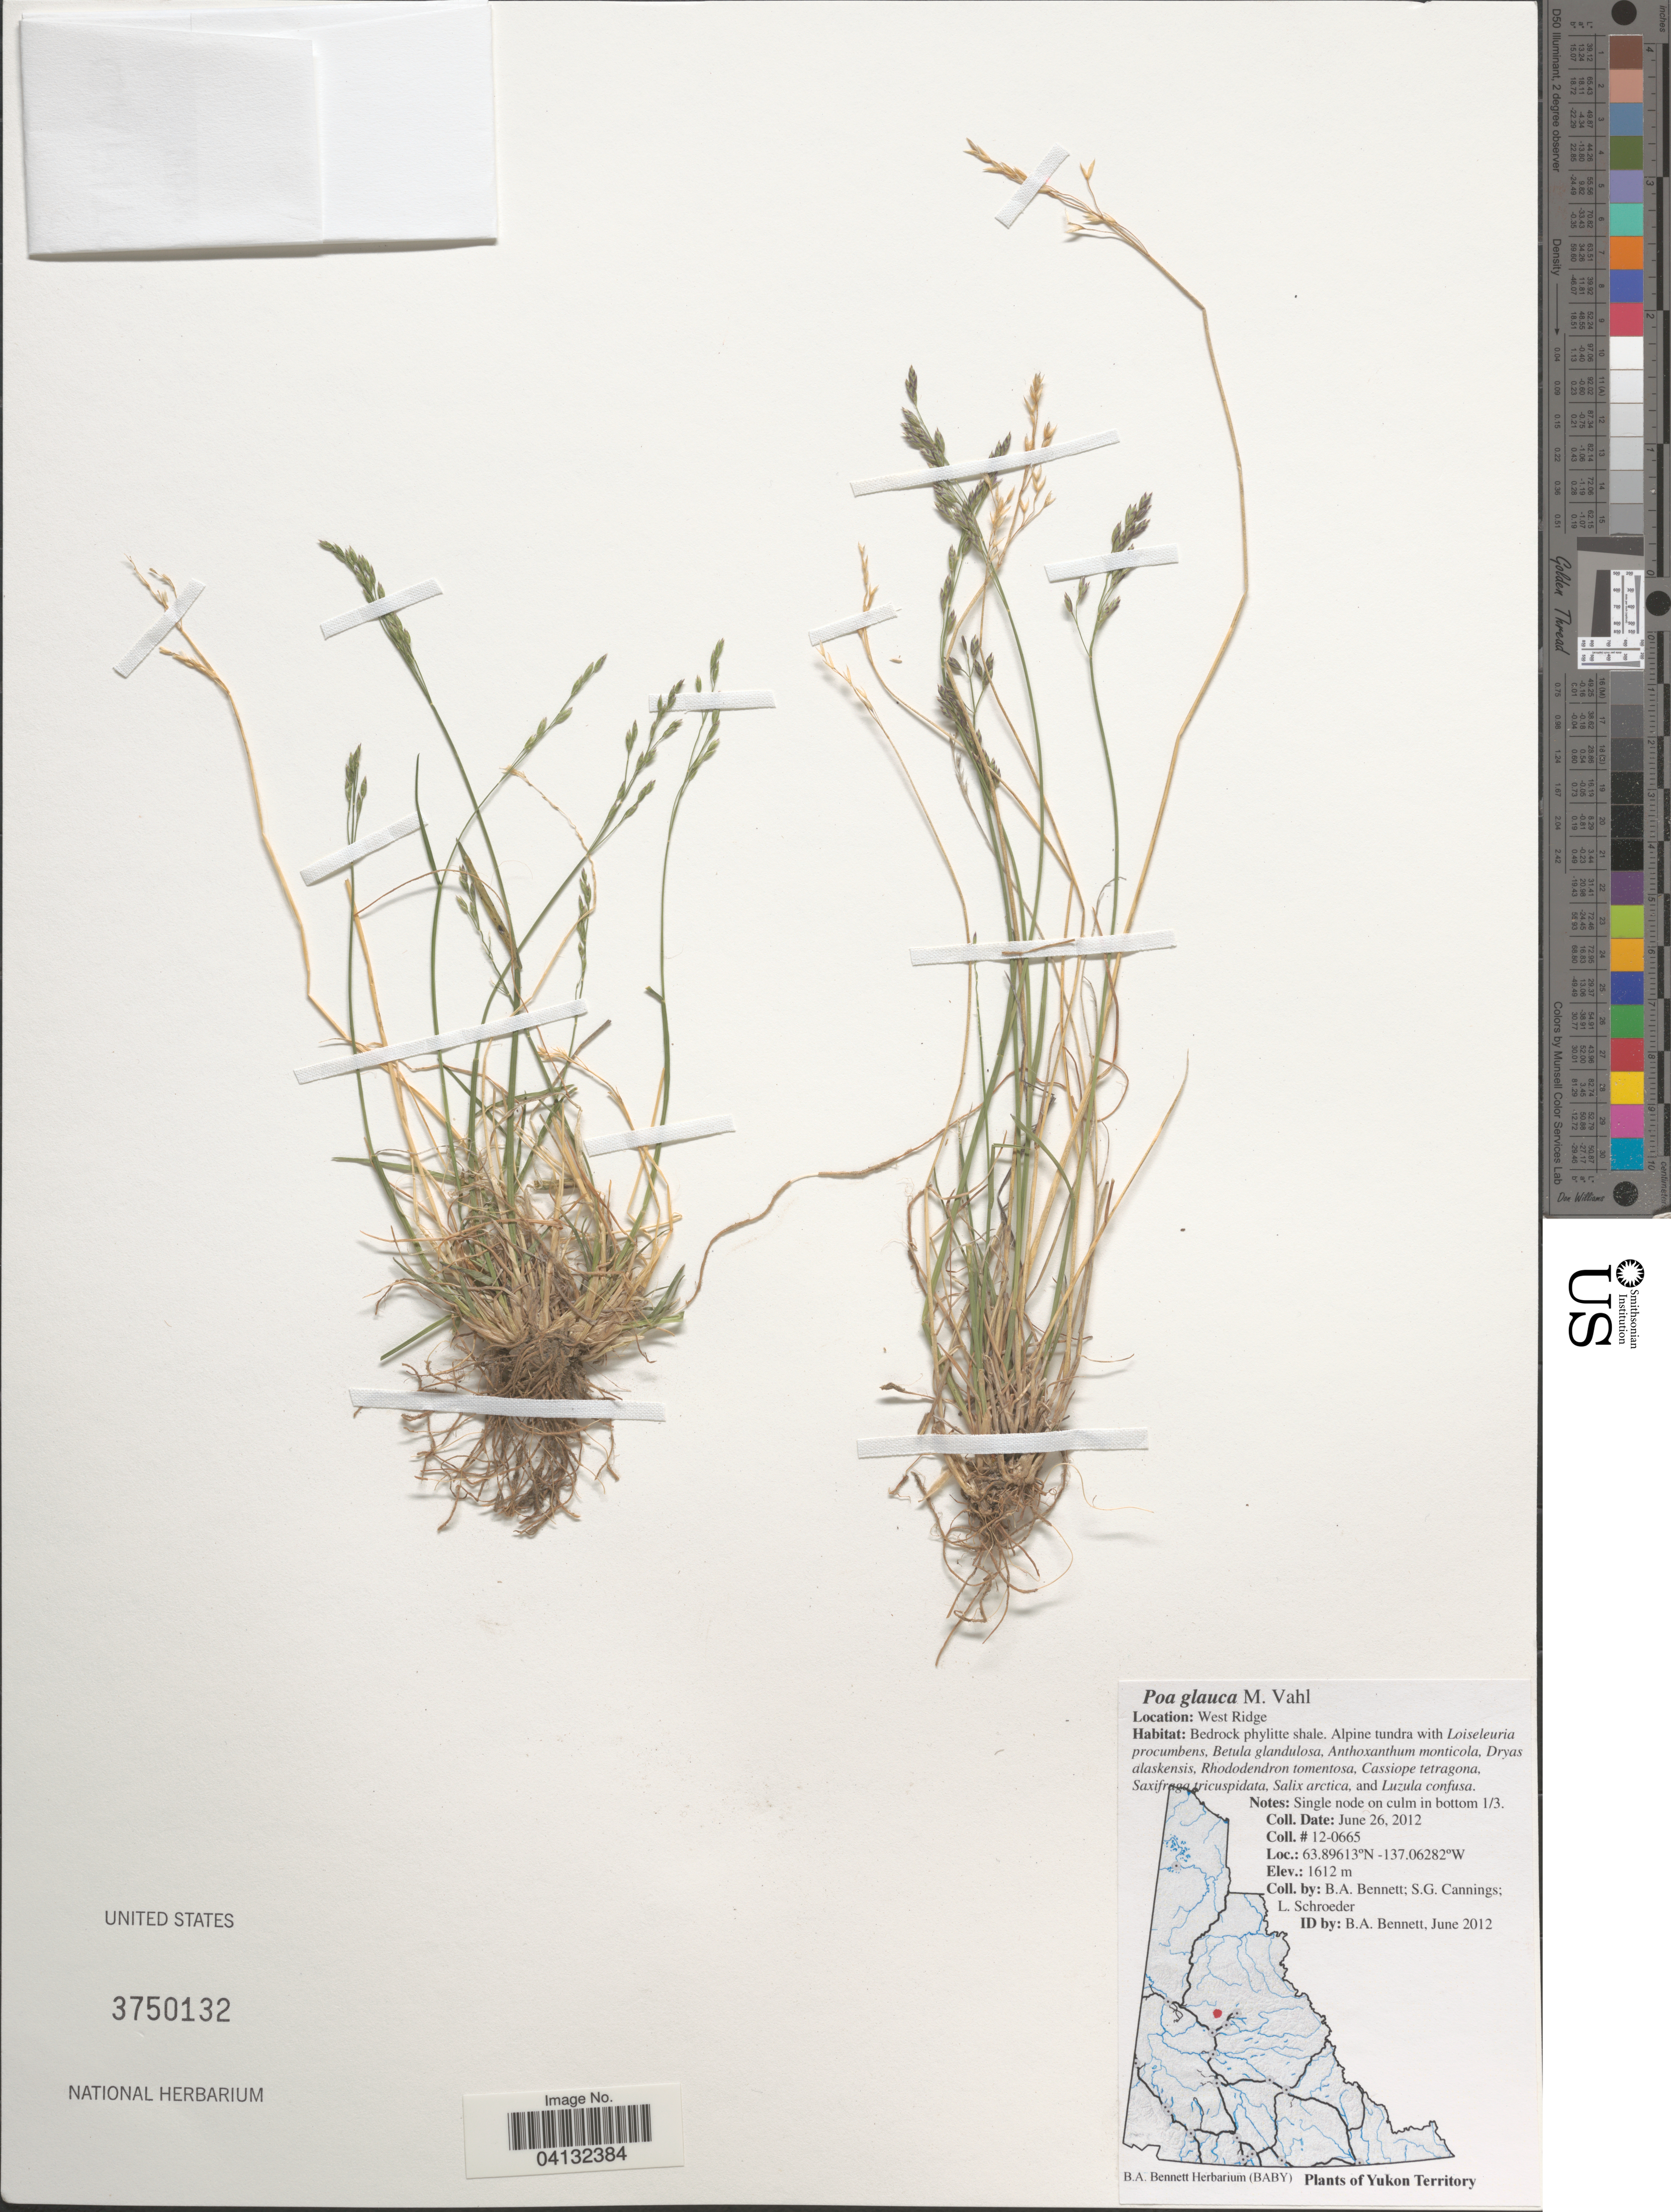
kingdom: Plantae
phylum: Tracheophyta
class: Liliopsida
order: Poales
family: Poaceae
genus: Poa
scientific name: Poa glauca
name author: Vahl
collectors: B. A. Bennett, S. Cannings & L. Schroeder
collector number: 12-0665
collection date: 2012-06-26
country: Canada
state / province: Yukon Territory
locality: West Ridge.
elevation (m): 1612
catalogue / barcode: US 3750132